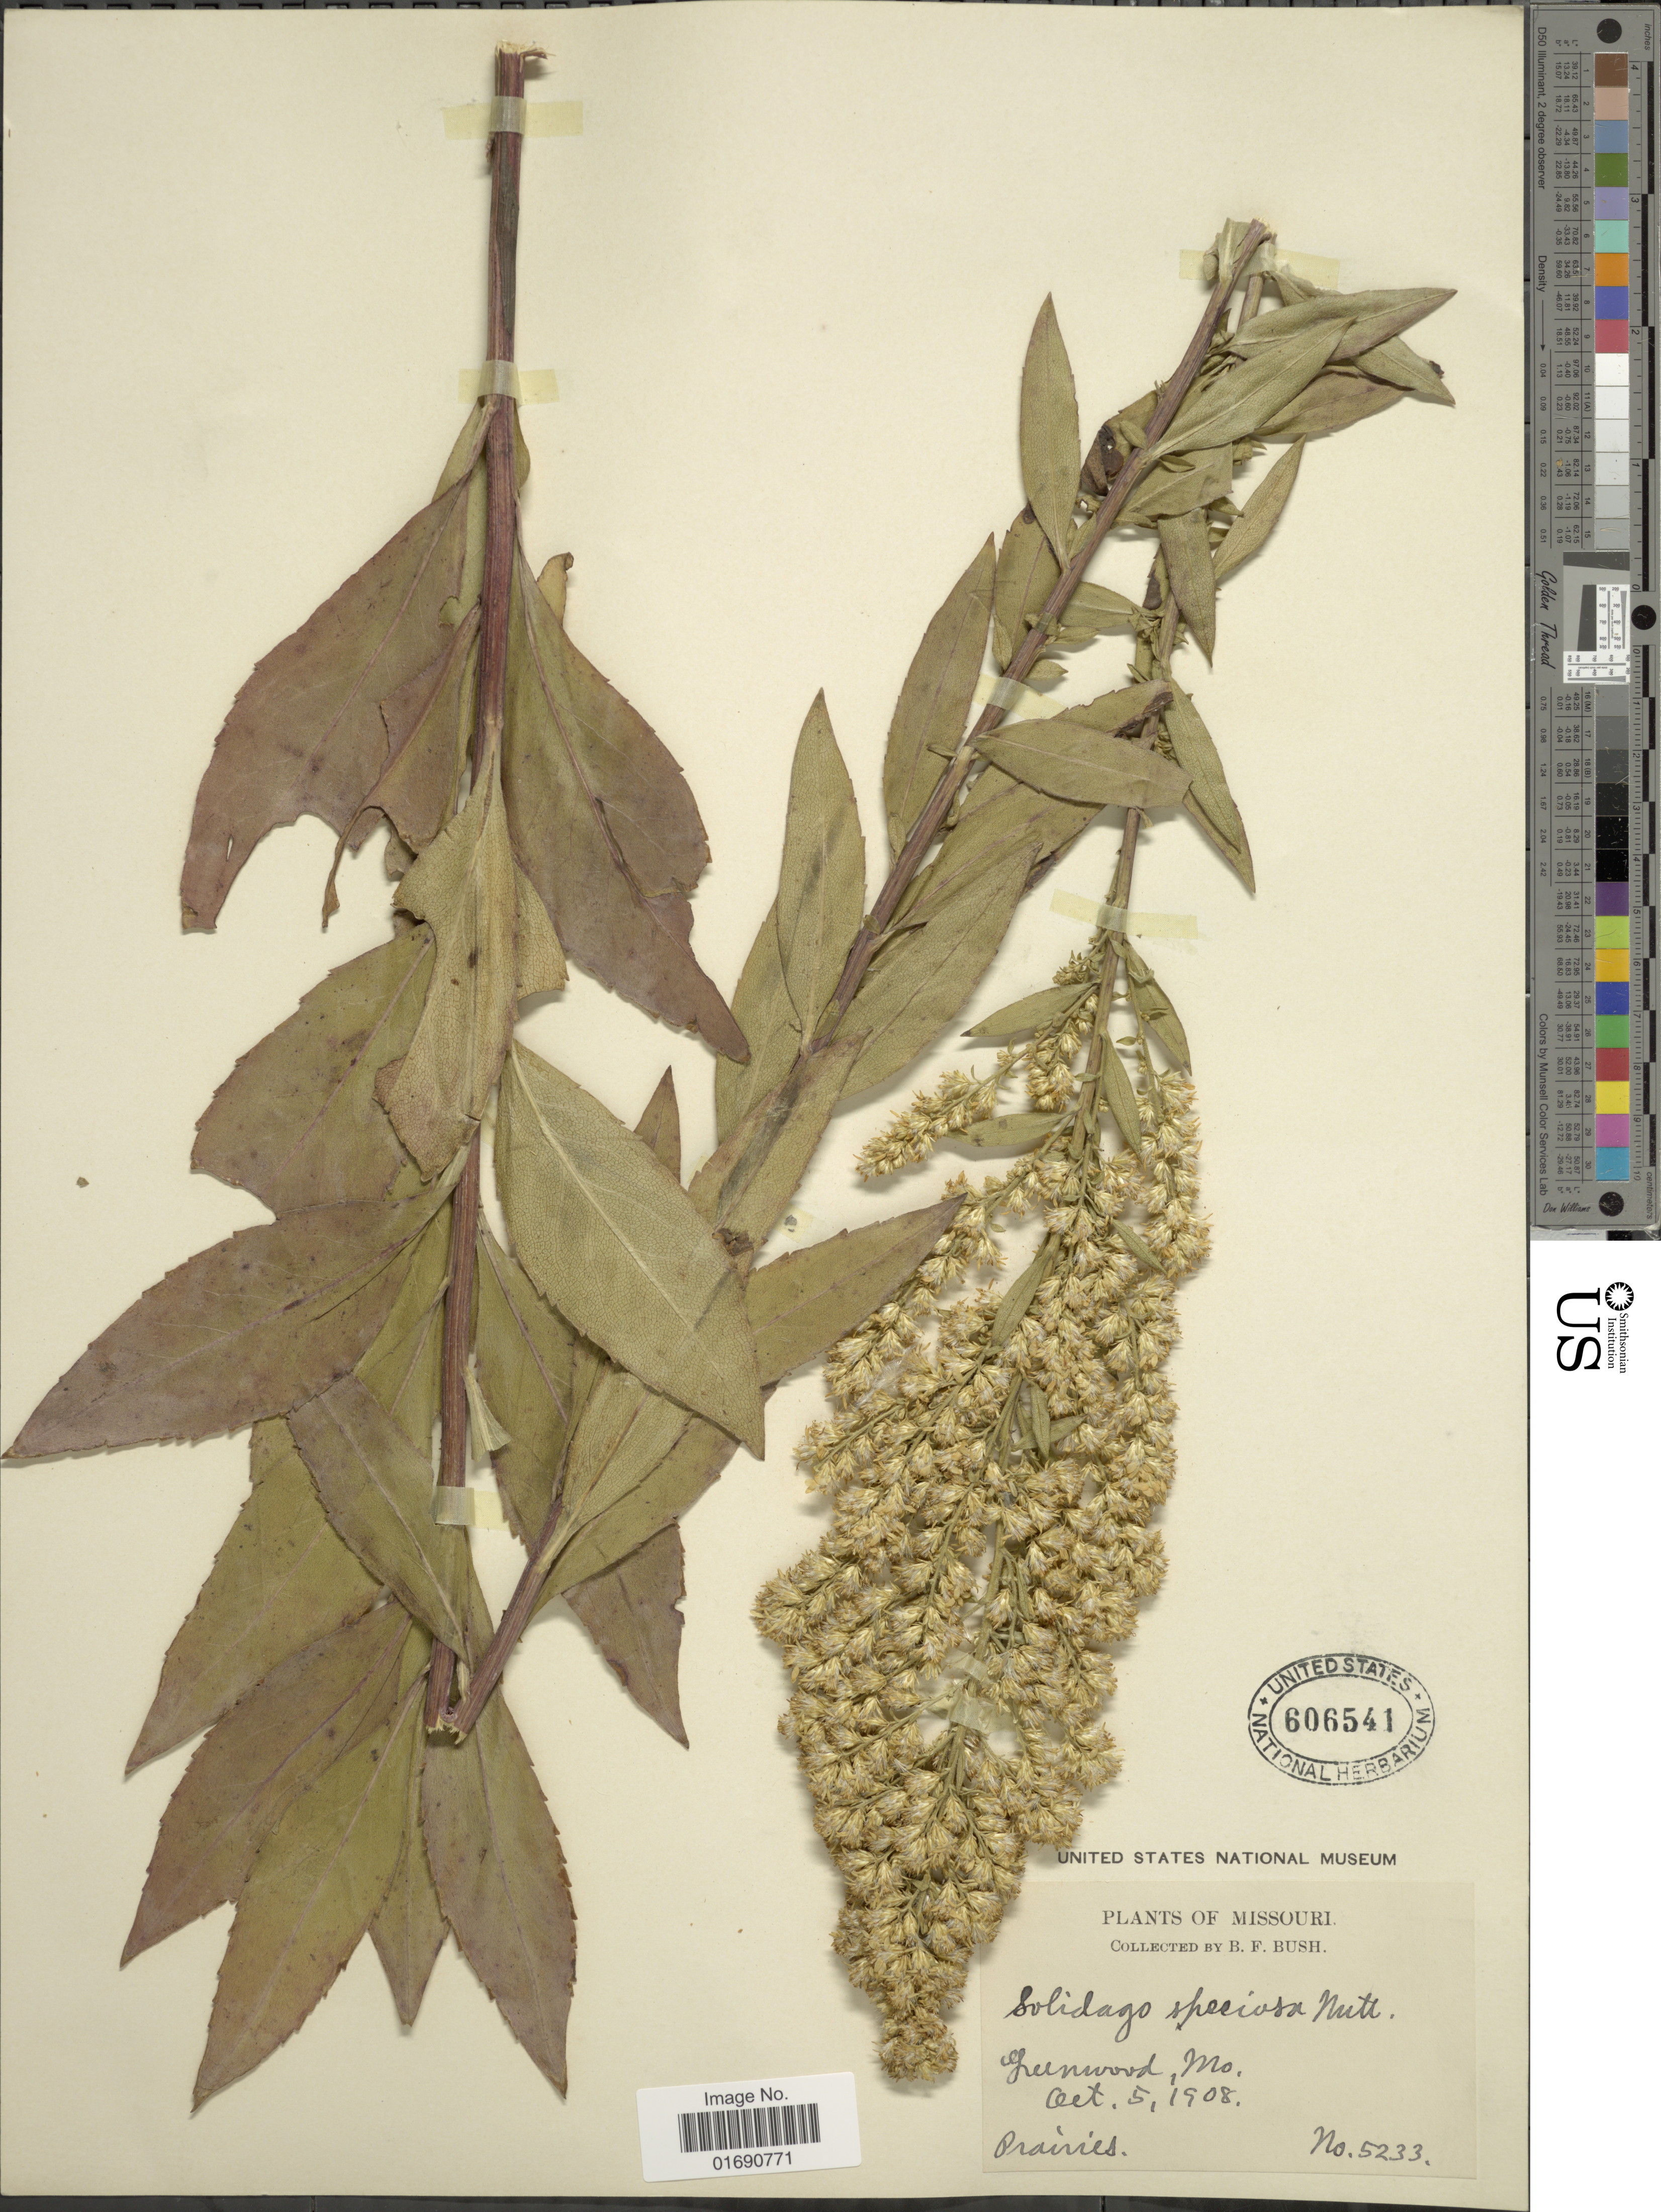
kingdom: Plantae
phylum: Tracheophyta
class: Magnoliopsida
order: Asterales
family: Asteraceae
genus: Solidago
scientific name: Solidago speciosa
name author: Nutt.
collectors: B. F. Bush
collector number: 5233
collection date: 1908-10-05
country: United States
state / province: Missouri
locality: Greenwood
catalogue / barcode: US 606541